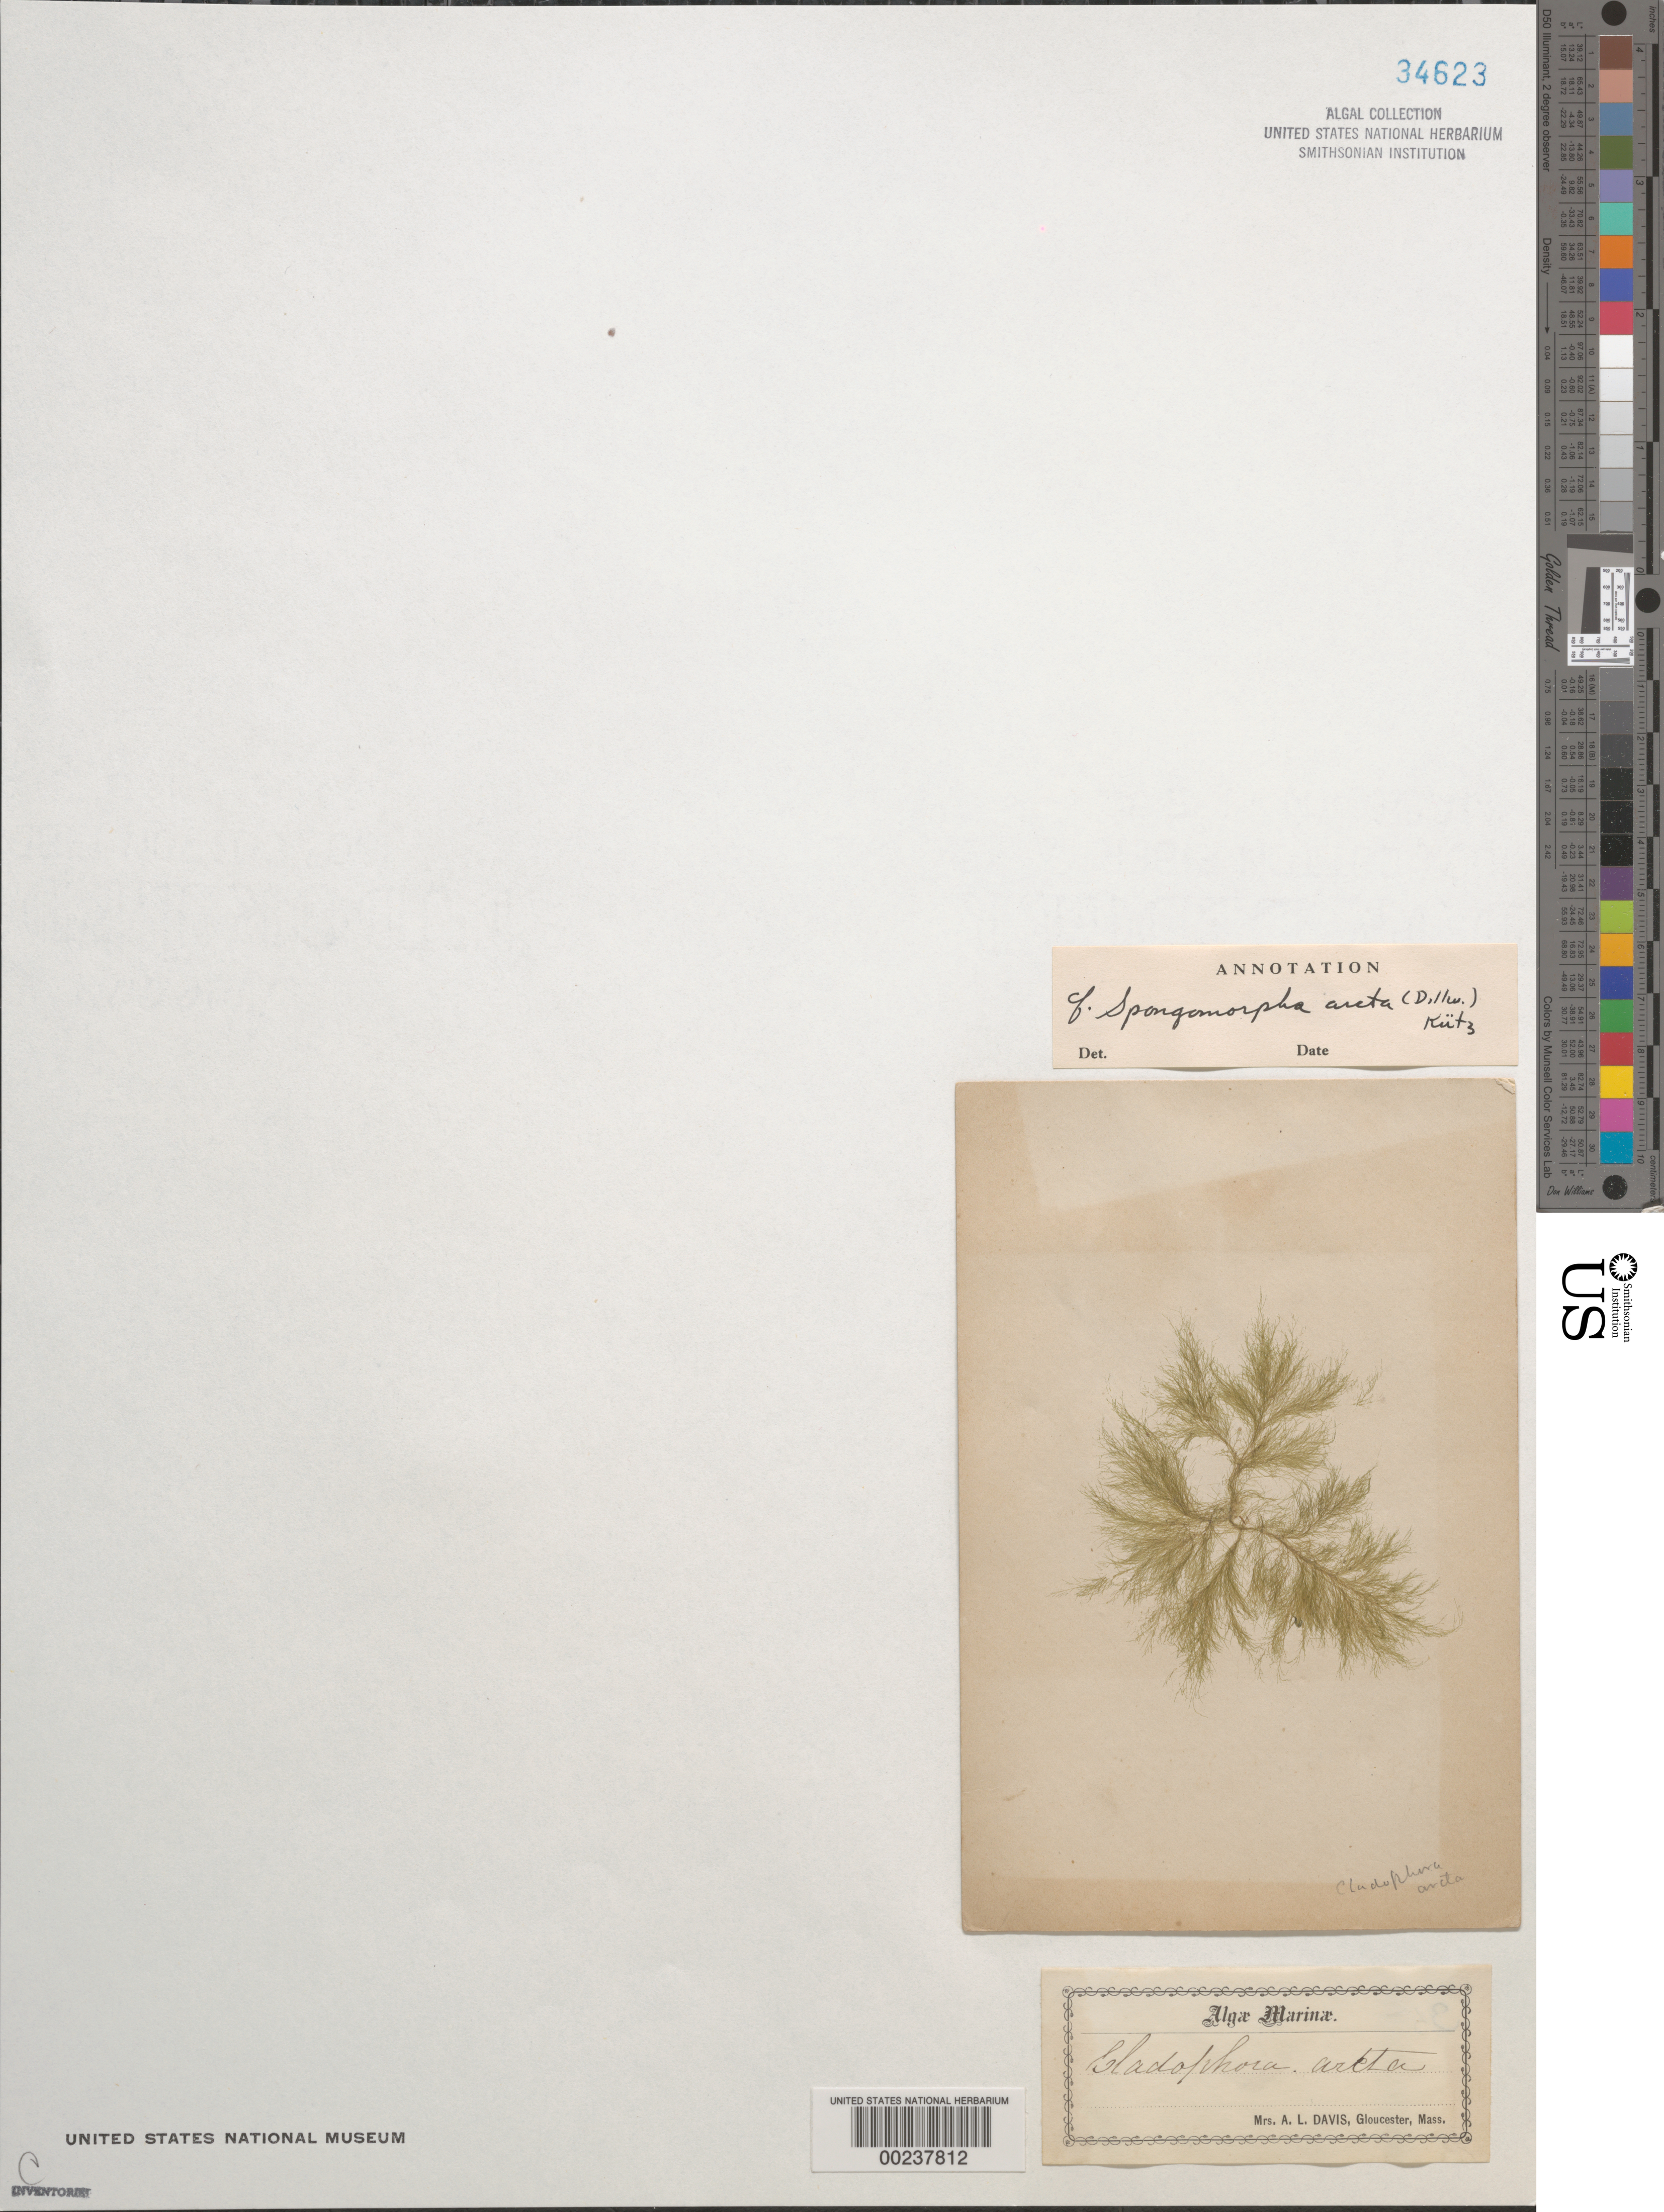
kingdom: Plantae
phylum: Chlorophyta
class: Ulvophyceae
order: Ulotrichales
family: Ulotrichaceae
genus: Acrosiphonia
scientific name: Acrosiphonia arcta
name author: (Dillwyn) Gain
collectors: A. Davis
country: United States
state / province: Massachusetts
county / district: Essex County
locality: Gloucester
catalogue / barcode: US 34623